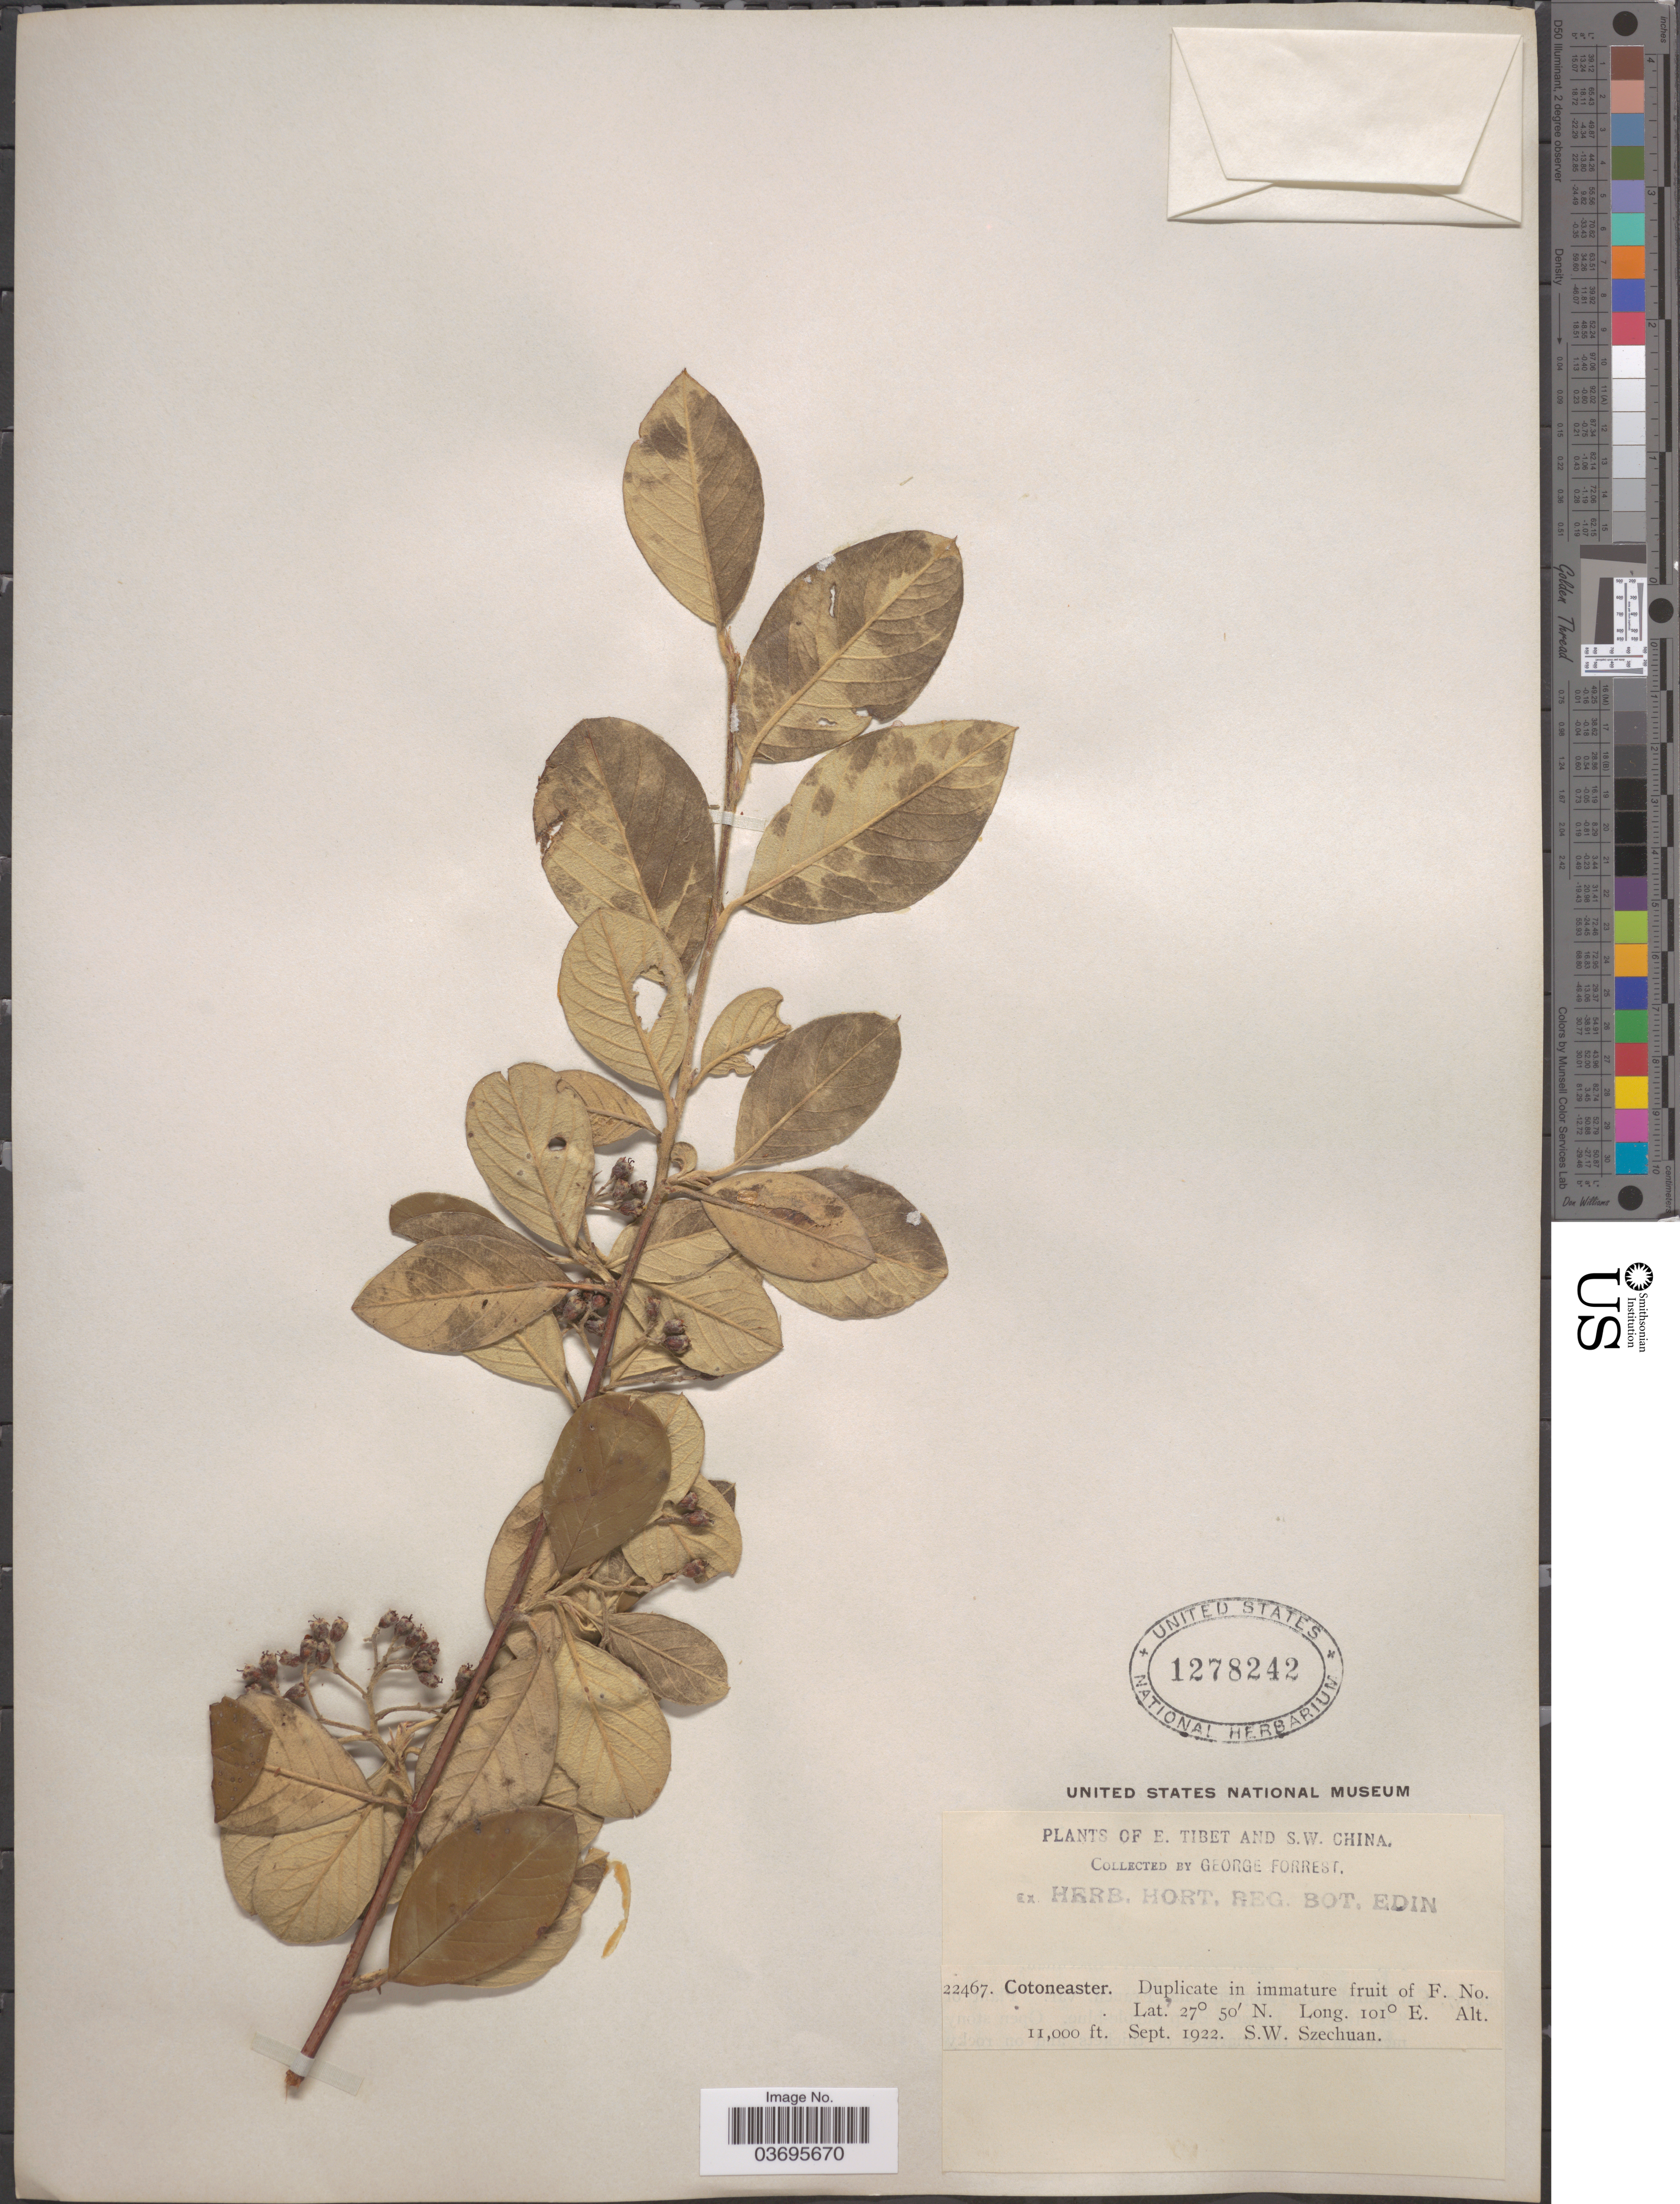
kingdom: Plantae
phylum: Tracheophyta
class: Magnoliopsida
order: Rosales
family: Rosaceae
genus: Cotoneaster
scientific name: Cotoneaster sp.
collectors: G. Forrest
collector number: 22467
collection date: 1922-09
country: China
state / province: Sichuan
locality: E. Tibet and S.W. China. S.W. Szechuan.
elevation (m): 3353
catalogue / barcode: US 1278242